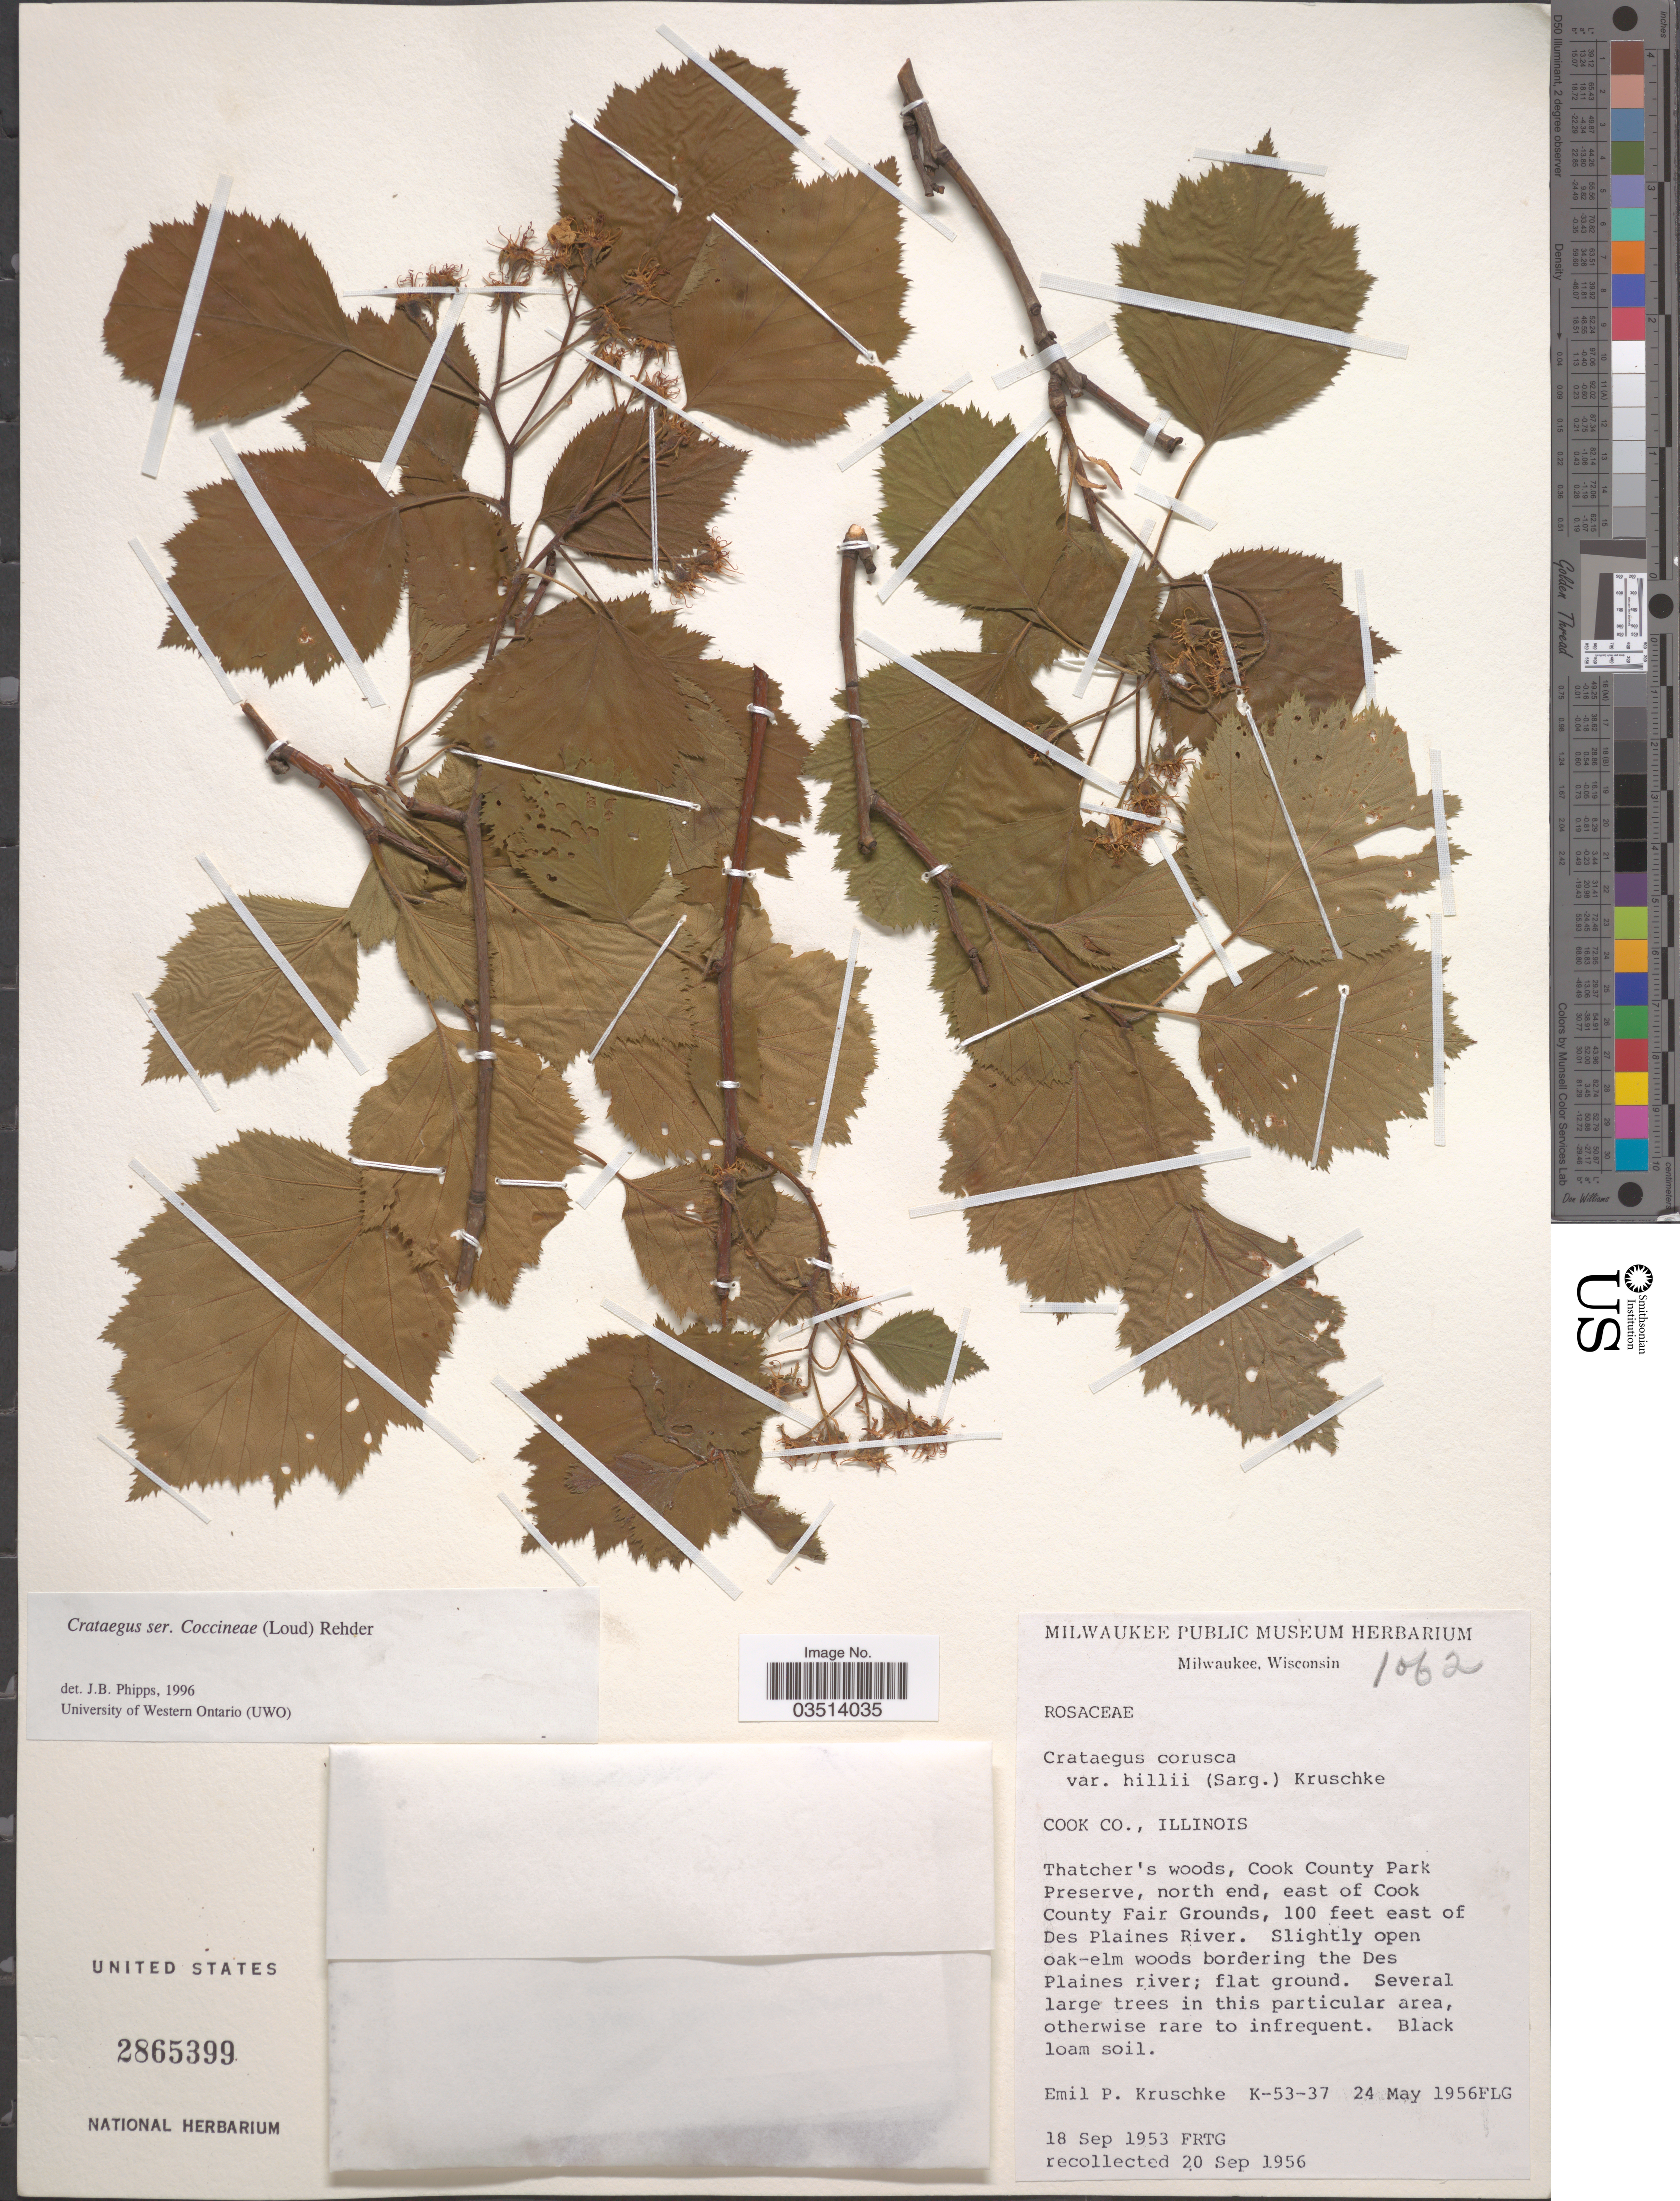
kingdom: Plantae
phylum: Tracheophyta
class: Magnoliopsida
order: Rosales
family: Rosaceae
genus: Crataegus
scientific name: Crataegus corusca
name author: Sarg.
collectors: E. Kruschke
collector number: K-53-37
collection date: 1953-09-18/1956-05-24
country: United States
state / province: Illinois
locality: Cook Co. Thatcher's woods, Cook County Park Preserve, north end, east of Cook County Fair Grounds, 100 feet east of Des Plaines River. Bordering the Des Plaines river.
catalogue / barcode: US 2865399